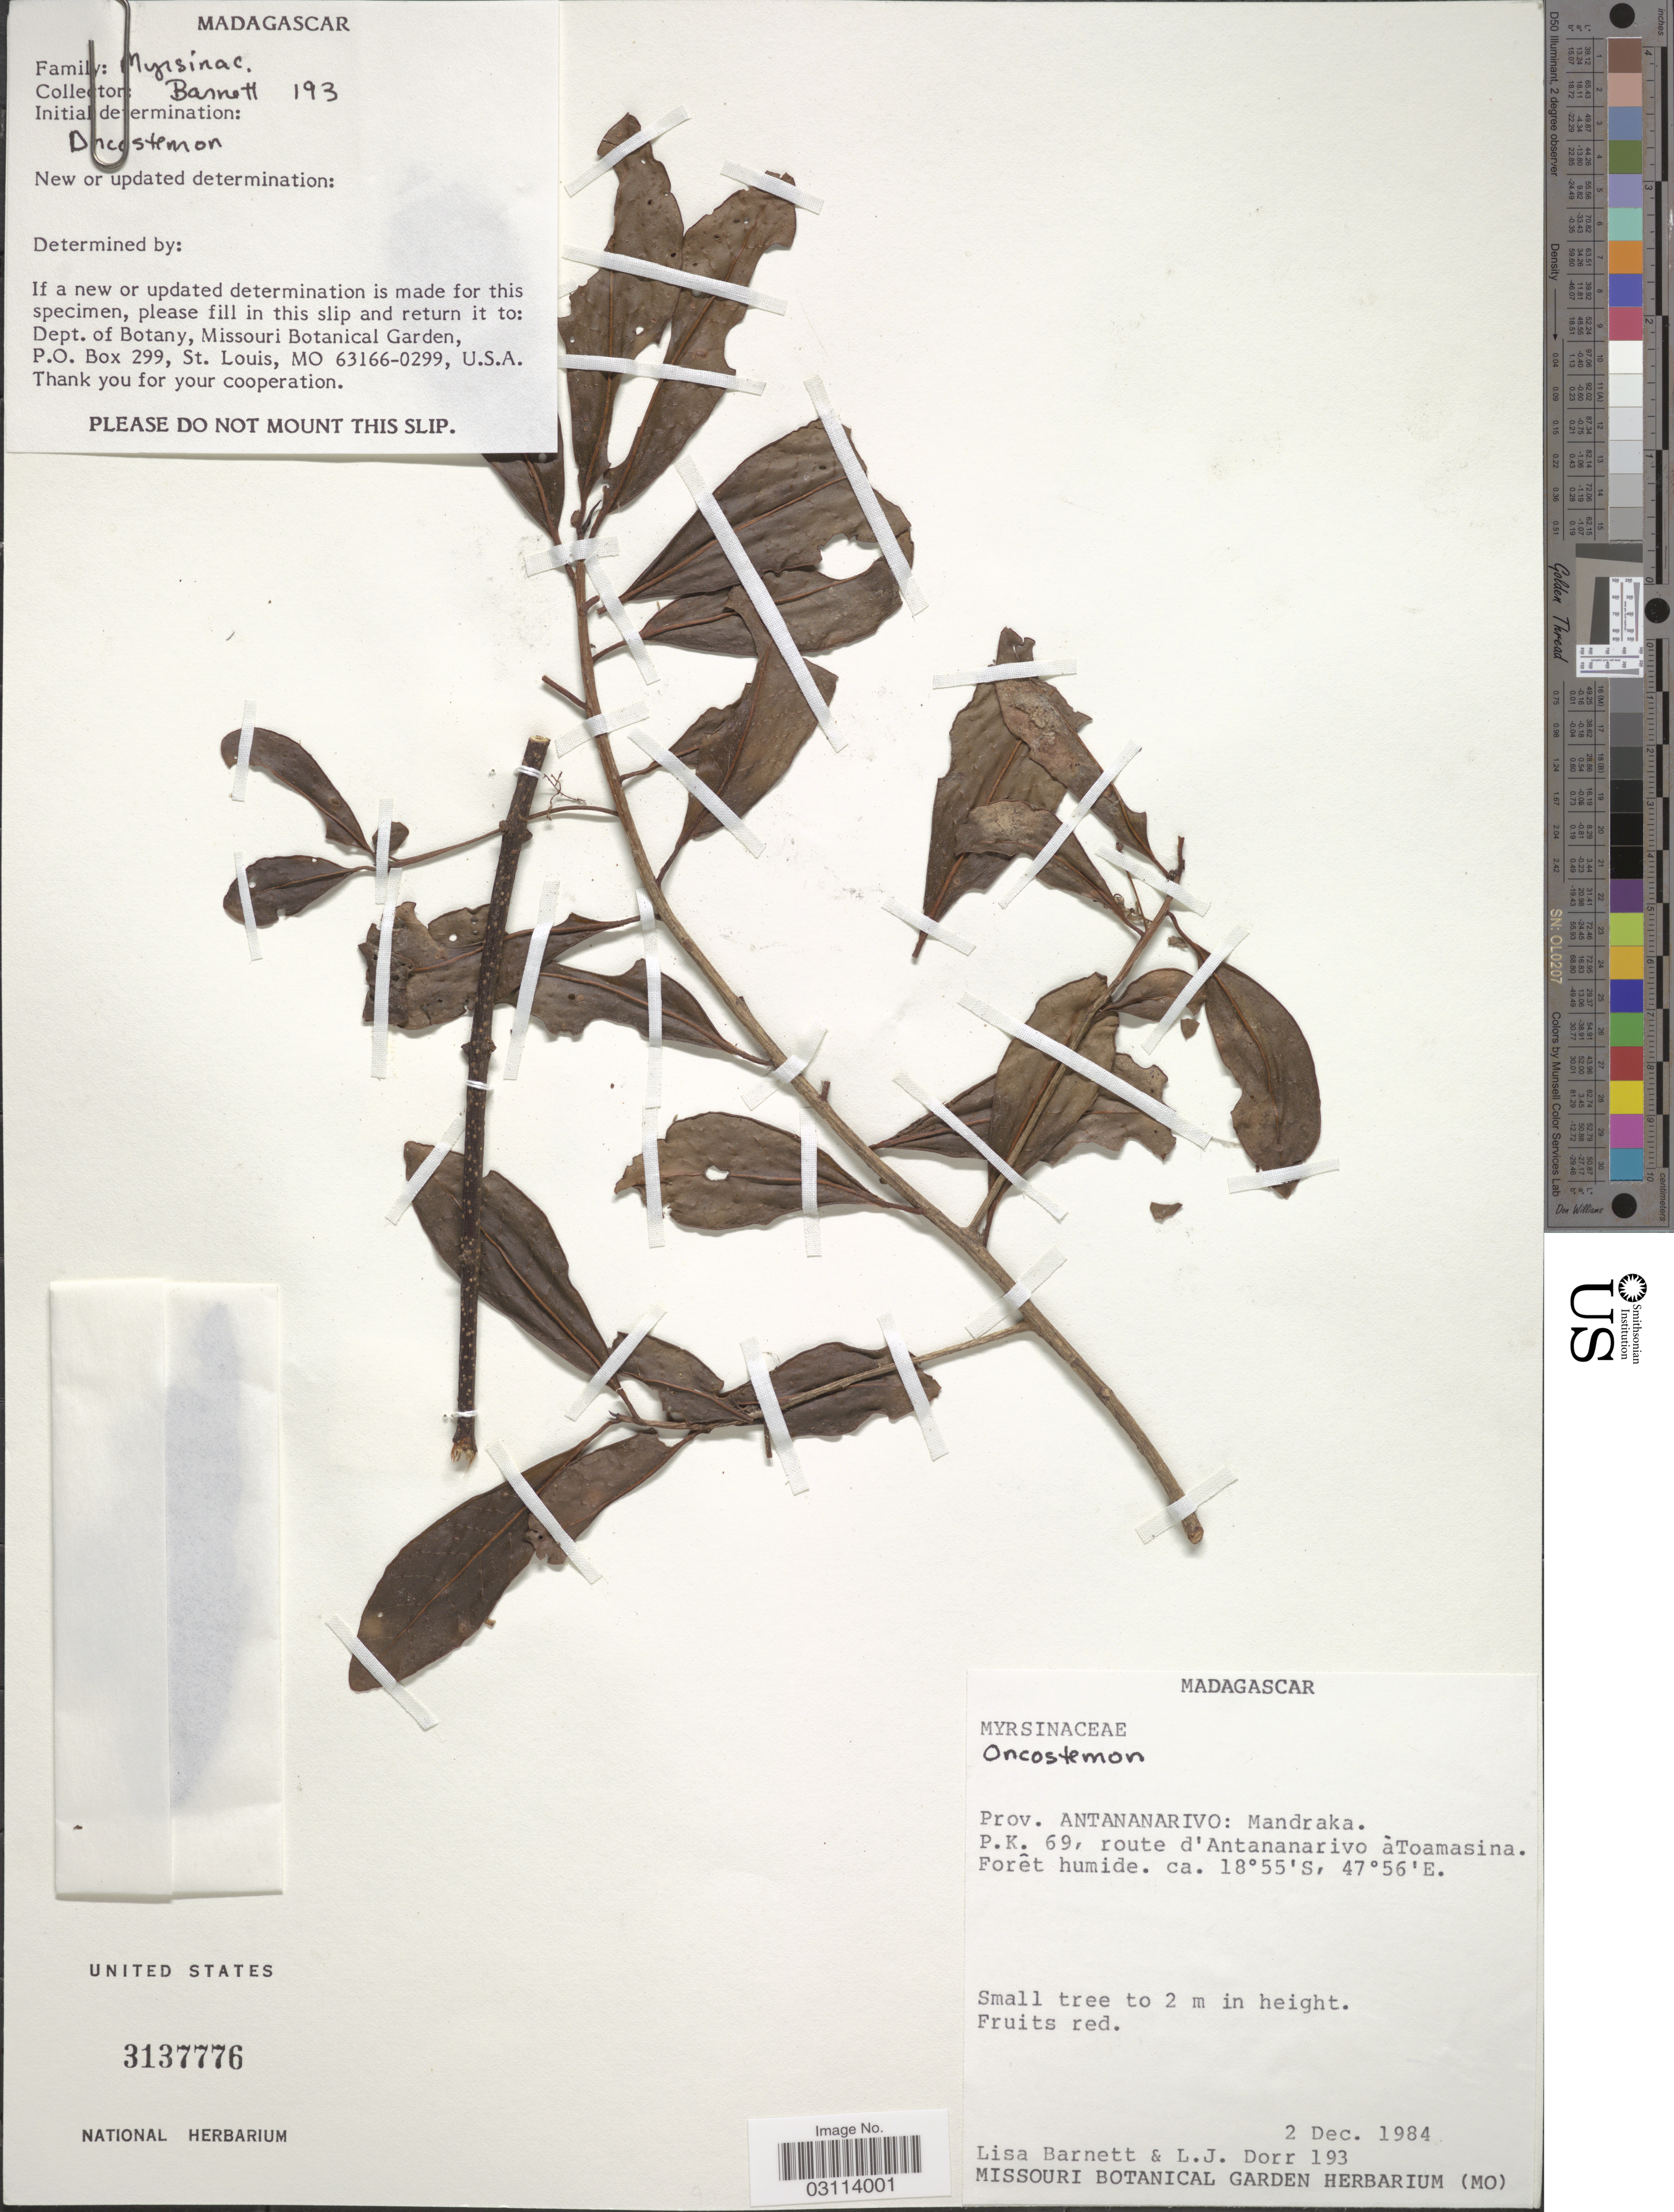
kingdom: Plantae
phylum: Tracheophyta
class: Magnoliopsida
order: Ericales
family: Primulaceae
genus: Oncostemon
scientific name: Oncostemon sp.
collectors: L. C. Barnett & L. J. Dorr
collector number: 193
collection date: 1984-12-02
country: Madagascar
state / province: Analamanga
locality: Mandraka. P.K. 69, route d'Antananarivo à Toamasina.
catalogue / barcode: US 3137776